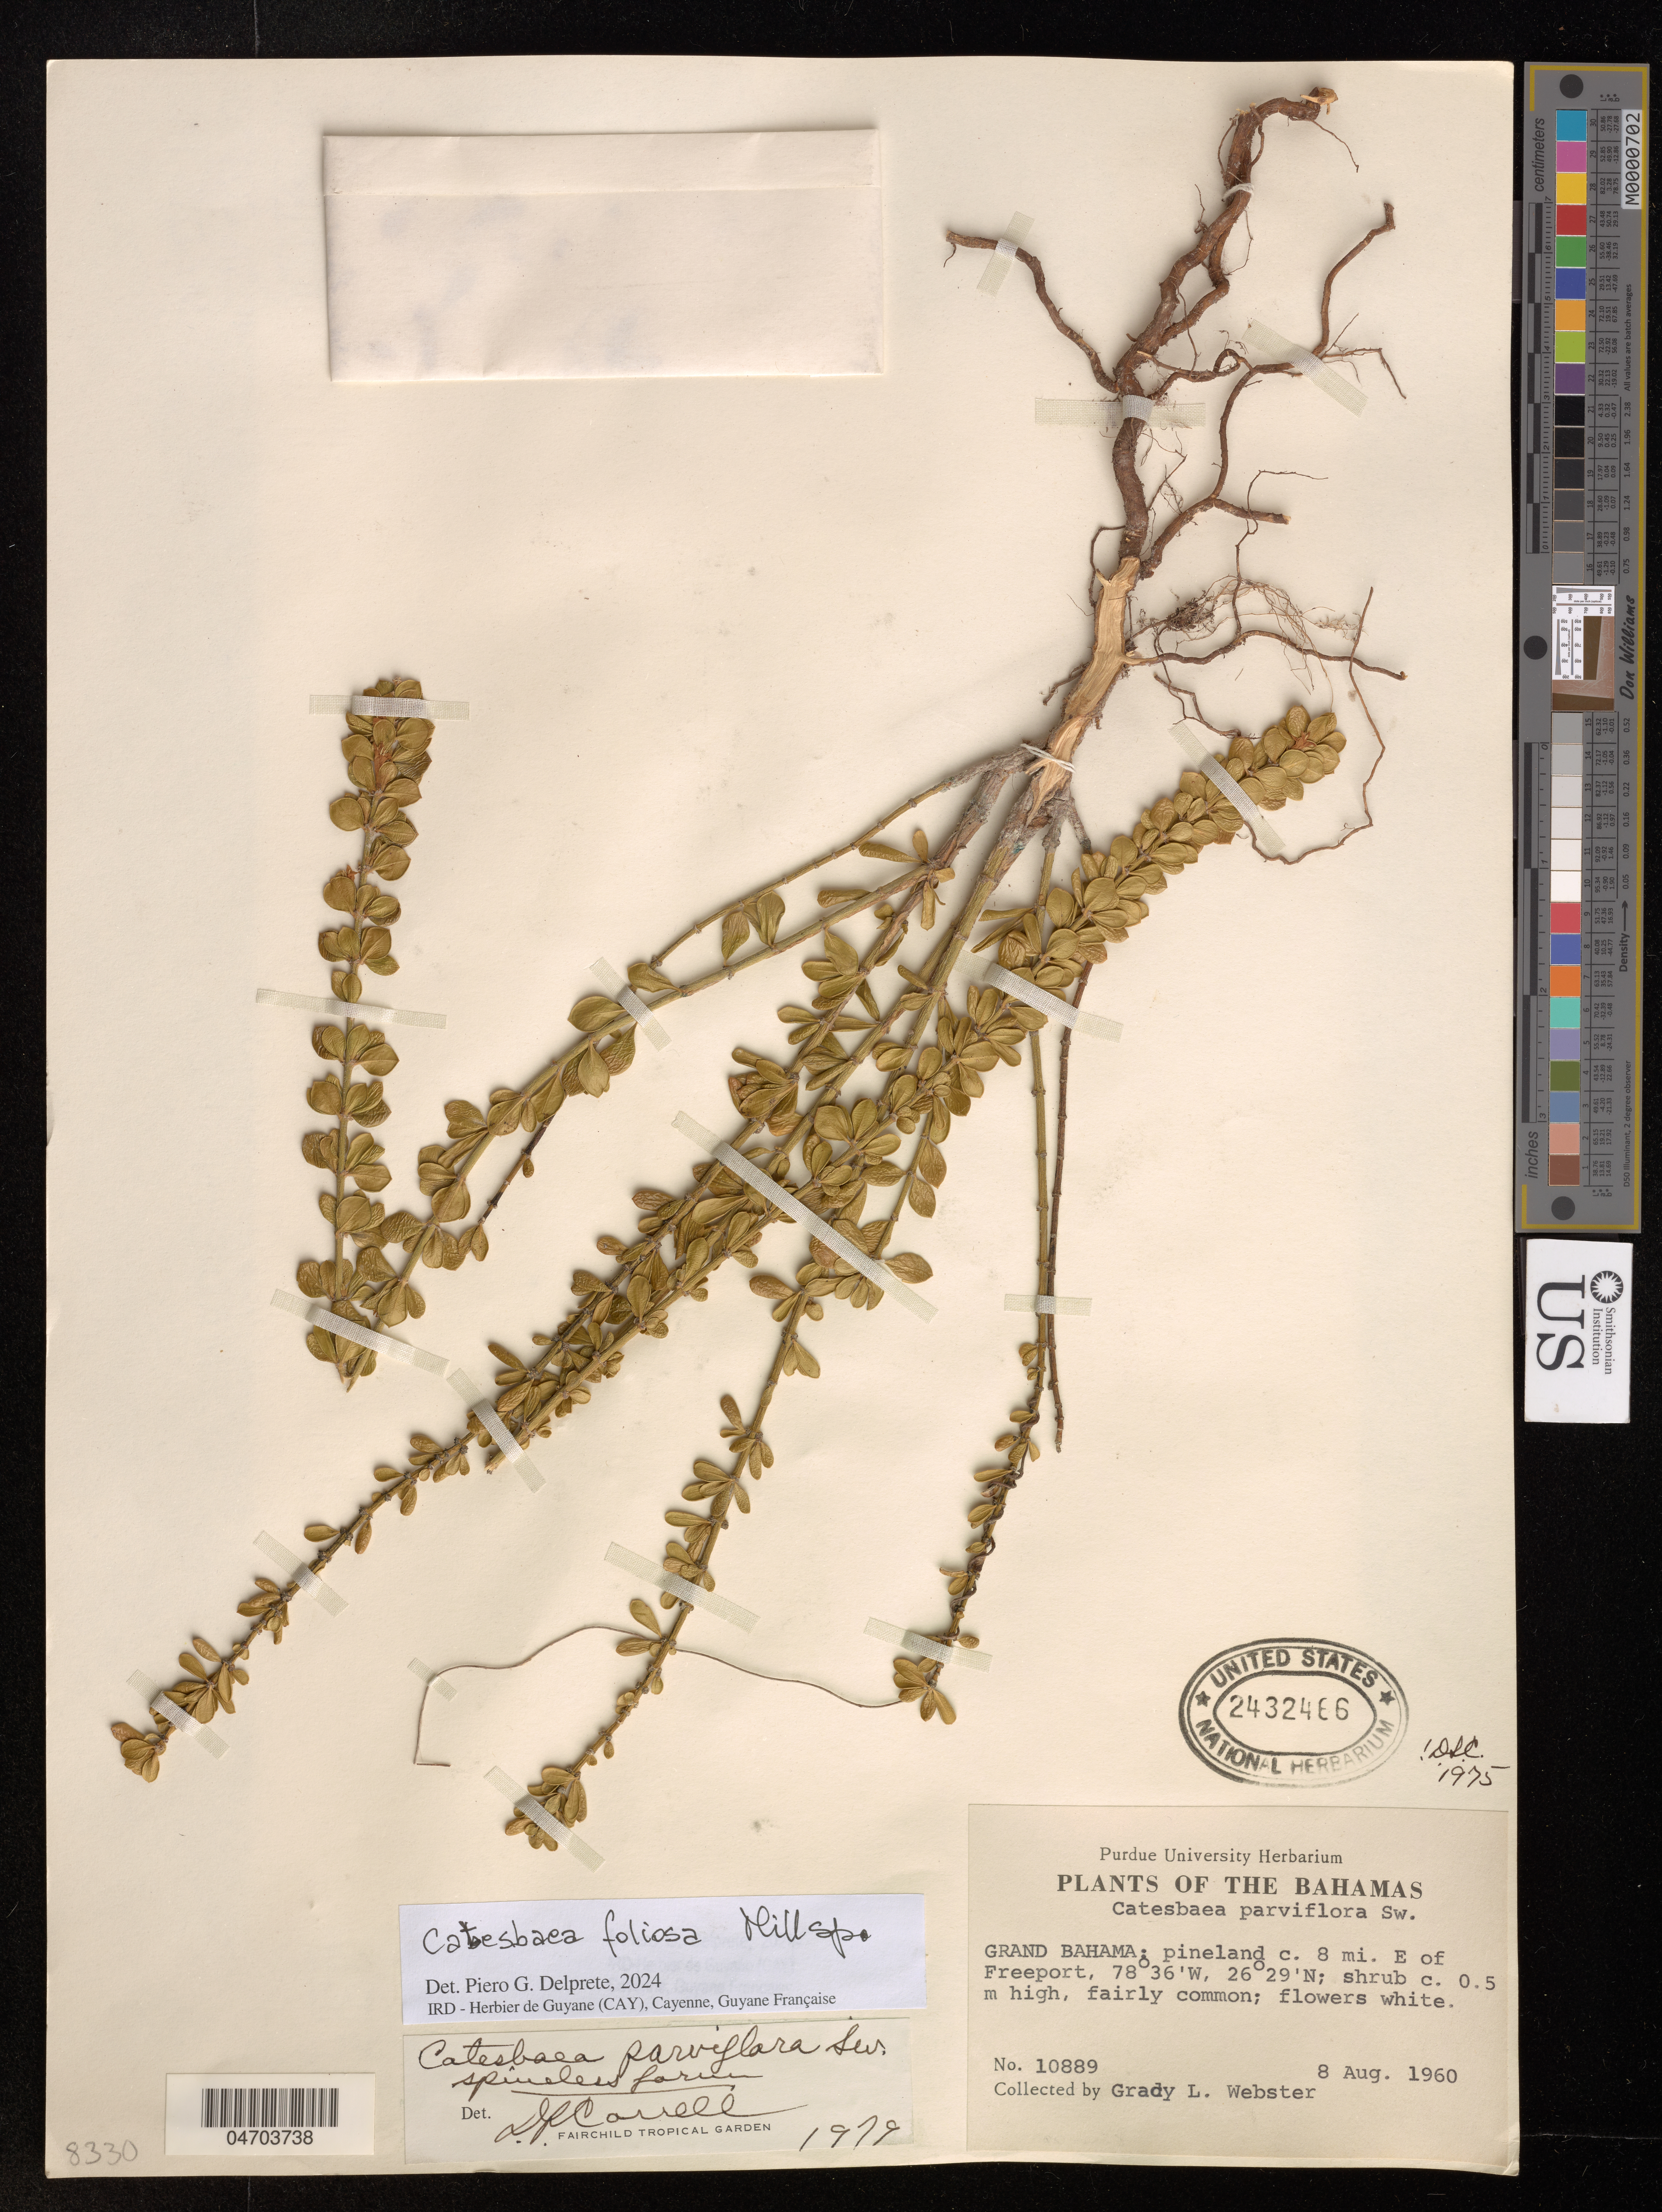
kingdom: Plantae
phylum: Tracheophyta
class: Magnoliopsida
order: Gentianales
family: Rubiaceae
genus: Catesbaea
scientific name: Catesbaea foliosa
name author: Millsp.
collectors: G. L. Webster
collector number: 10889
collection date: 1960-08-08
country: Bahamas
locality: Grand Bahama: Pineland c. 8 mi. E of Freeport.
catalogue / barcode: US 2432466